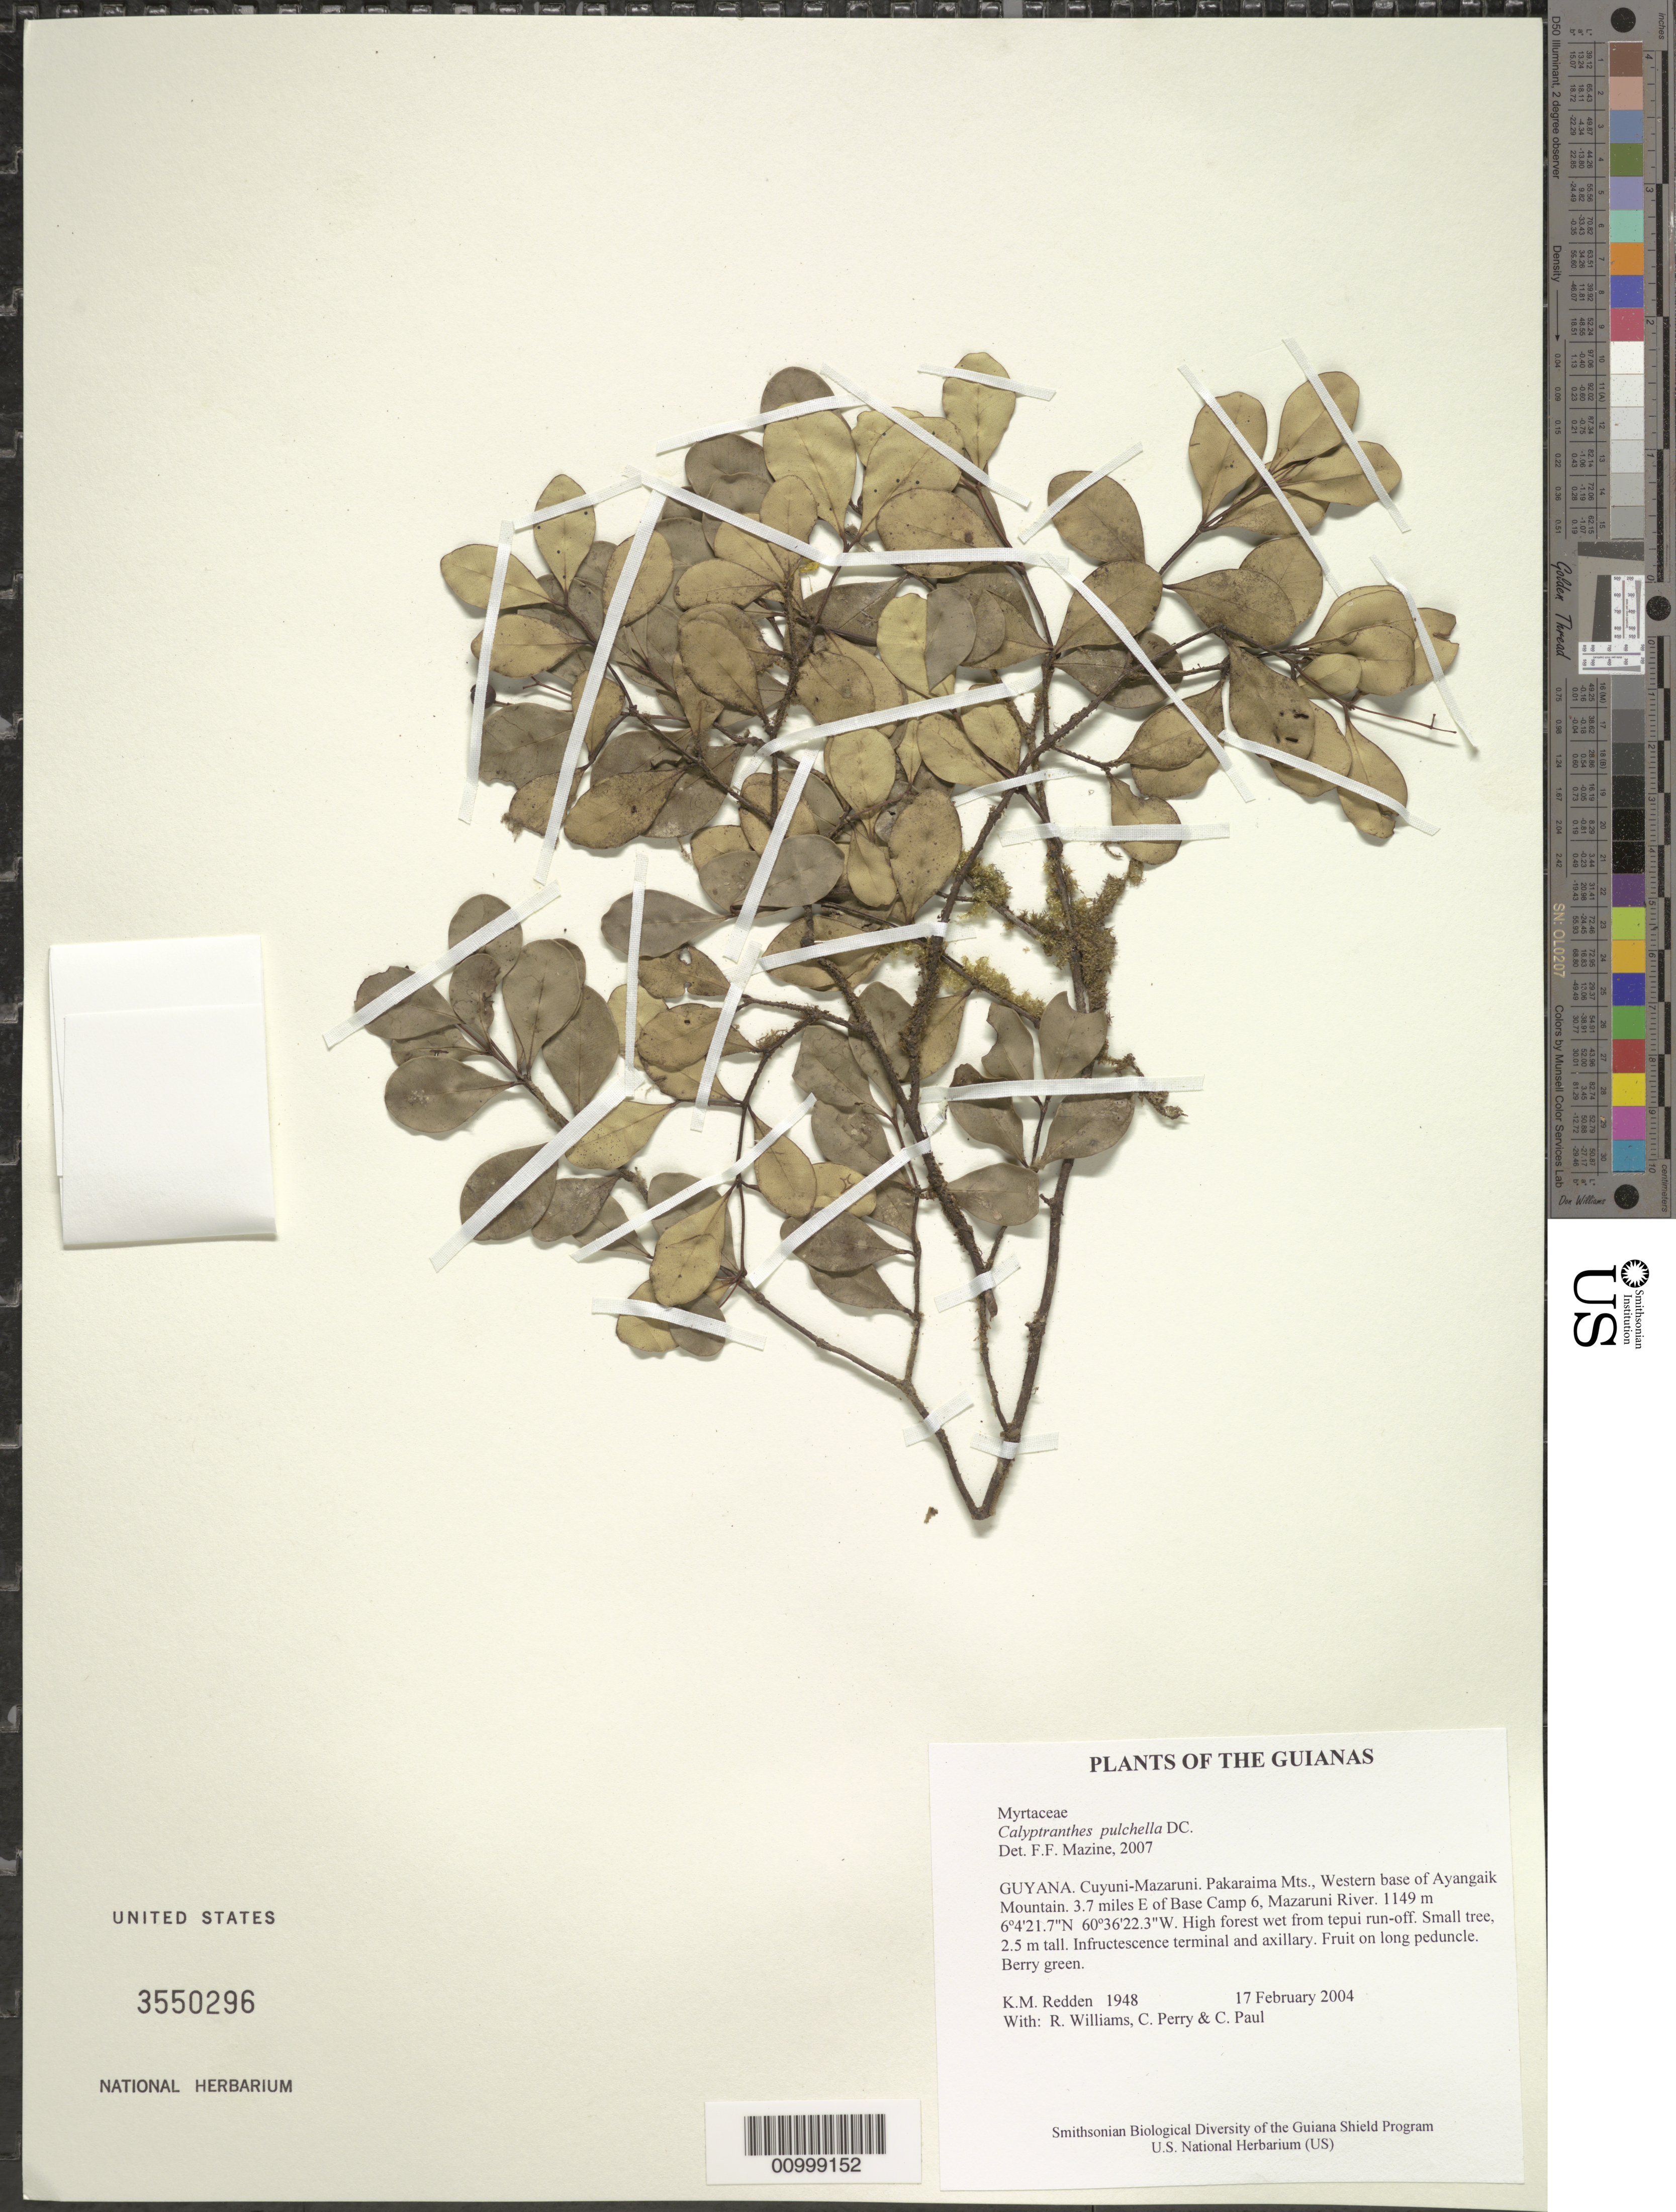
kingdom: Plantae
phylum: Tracheophyta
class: Magnoliopsida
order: Myrtales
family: Myrtaceae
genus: Myrcia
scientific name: Myrcia pulchella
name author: (DC.) A.R. Lourenço & E. Lucas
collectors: K. M. Redden, R. Williams, C. Perry & C. Paul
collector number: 1948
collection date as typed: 17 February 2004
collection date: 2004-02-17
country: Guyana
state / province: Cuyuni-Mazaruni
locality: Pakaraima Mts., Western base of Ayangaik Mountain. 3.7 miles E of Base Camp 6, Mazaruni River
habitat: High forest wet from tepui run-off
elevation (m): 1149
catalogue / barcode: US 3550296